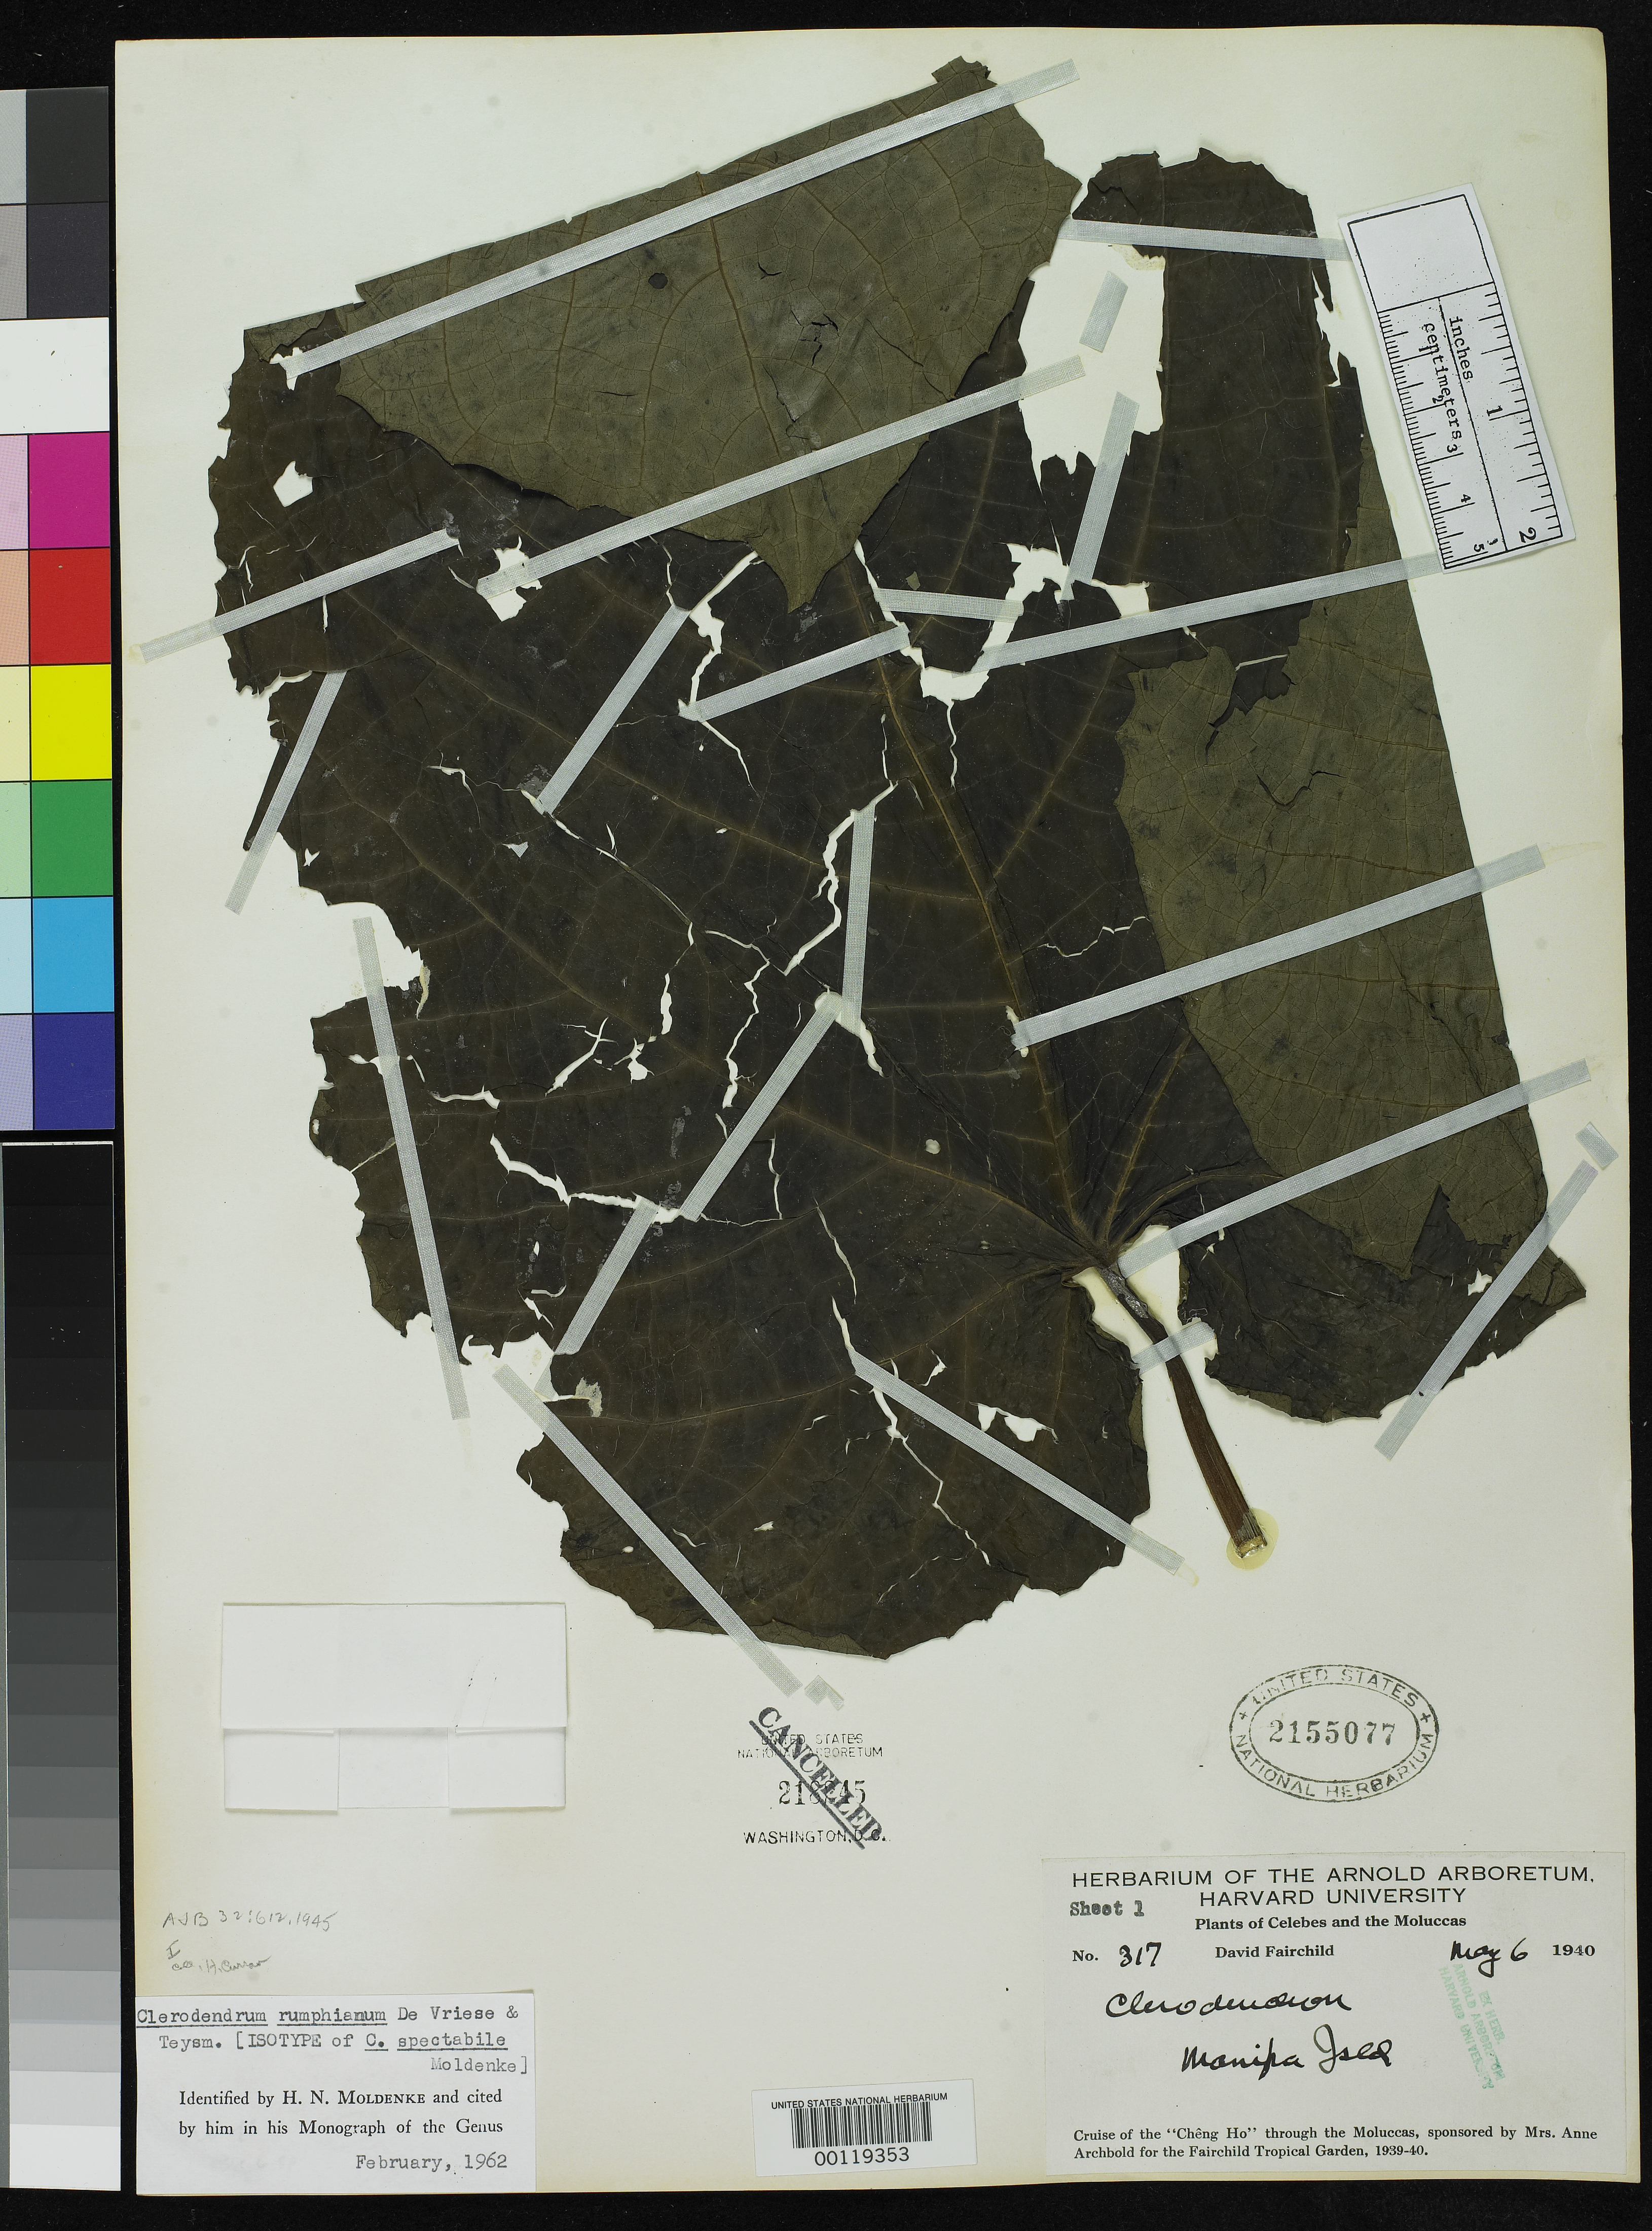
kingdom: Plantae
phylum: Tracheophyta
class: Magnoliopsida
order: Lamiales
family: Lamiaceae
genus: Clerodendrum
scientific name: Clerodendrum spectabile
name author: Moldenke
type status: Isotype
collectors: H. M. Curran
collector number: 317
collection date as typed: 06 May 1940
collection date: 1940-05-06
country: Indonesia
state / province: Maluku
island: Manipa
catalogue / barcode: US 2155077